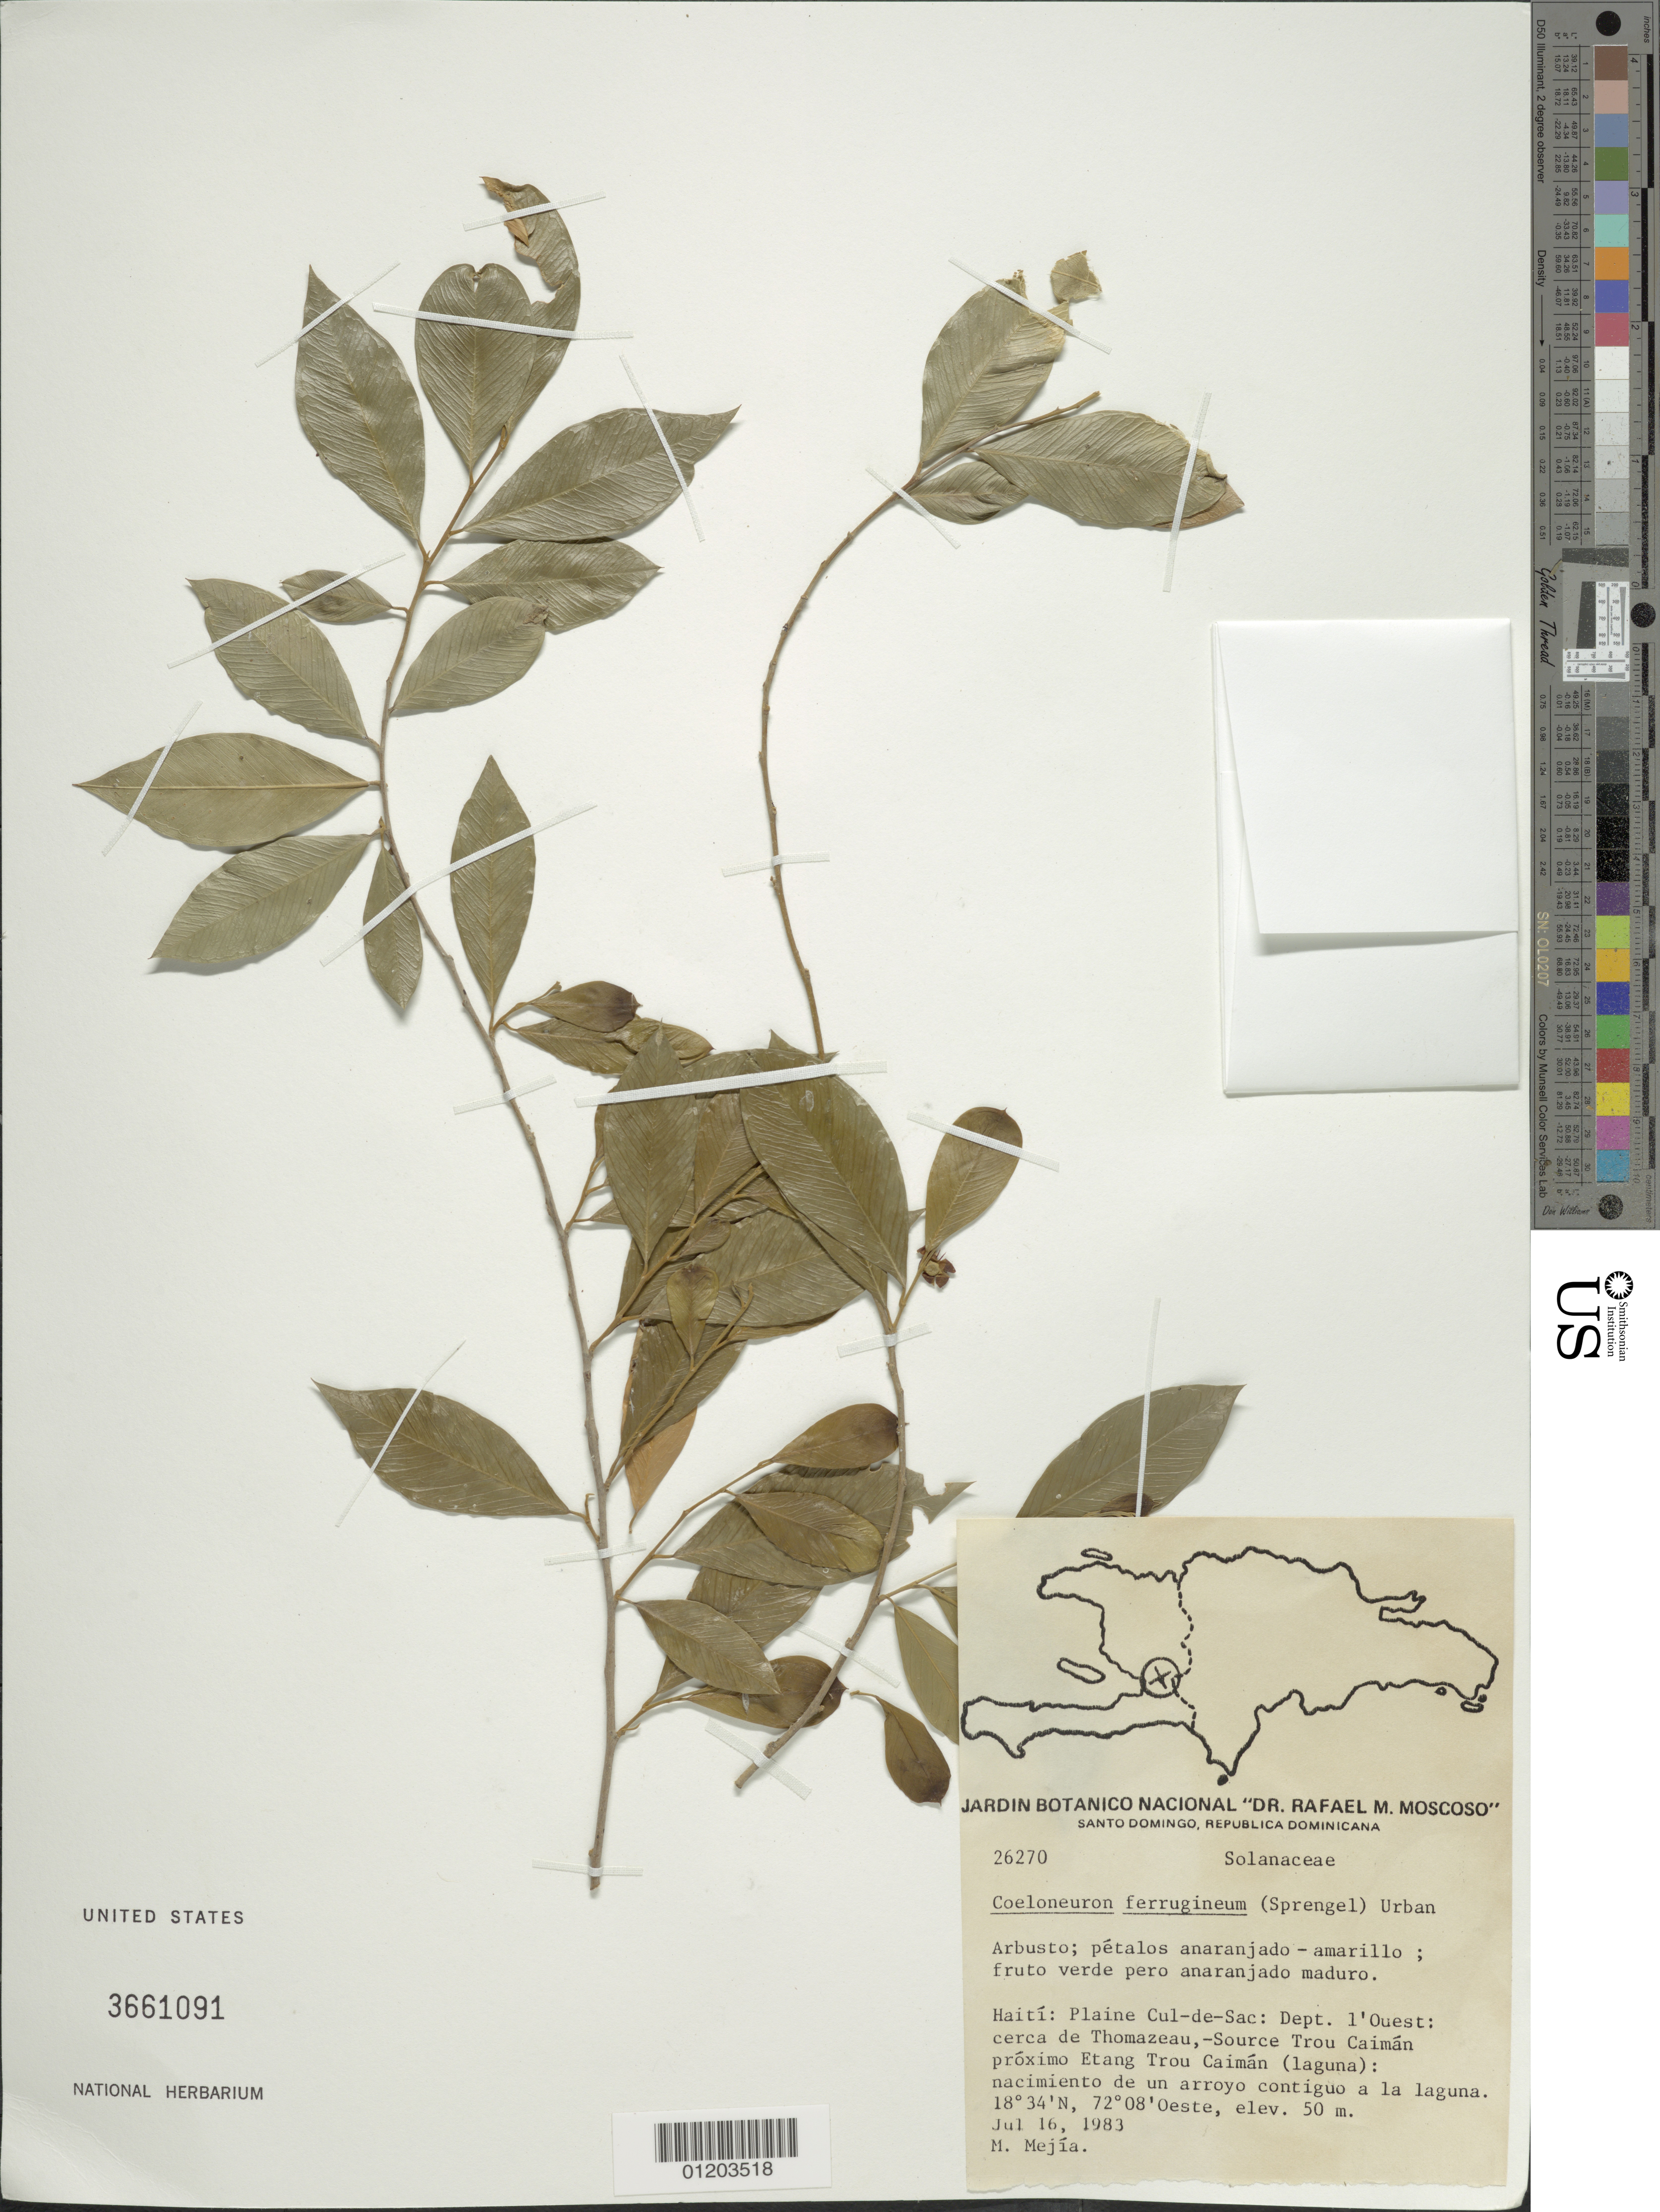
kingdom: Plantae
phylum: Tracheophyta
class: Magnoliopsida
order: Solanales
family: Solanaceae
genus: Coeloneurum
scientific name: Coeloneurum ferrugineum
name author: (Spreng.) Urb.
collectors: M. Mejia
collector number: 26270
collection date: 1983-07-16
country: Haiti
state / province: Ouest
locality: Plaine Cul-de-Sac, cerca de Thomazeau, Source Trou Caimán, próximo Etang Trou Caimán (laguna).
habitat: Nacimiento de un arroyo contiguo a la laguna.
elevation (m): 50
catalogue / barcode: US 3661091